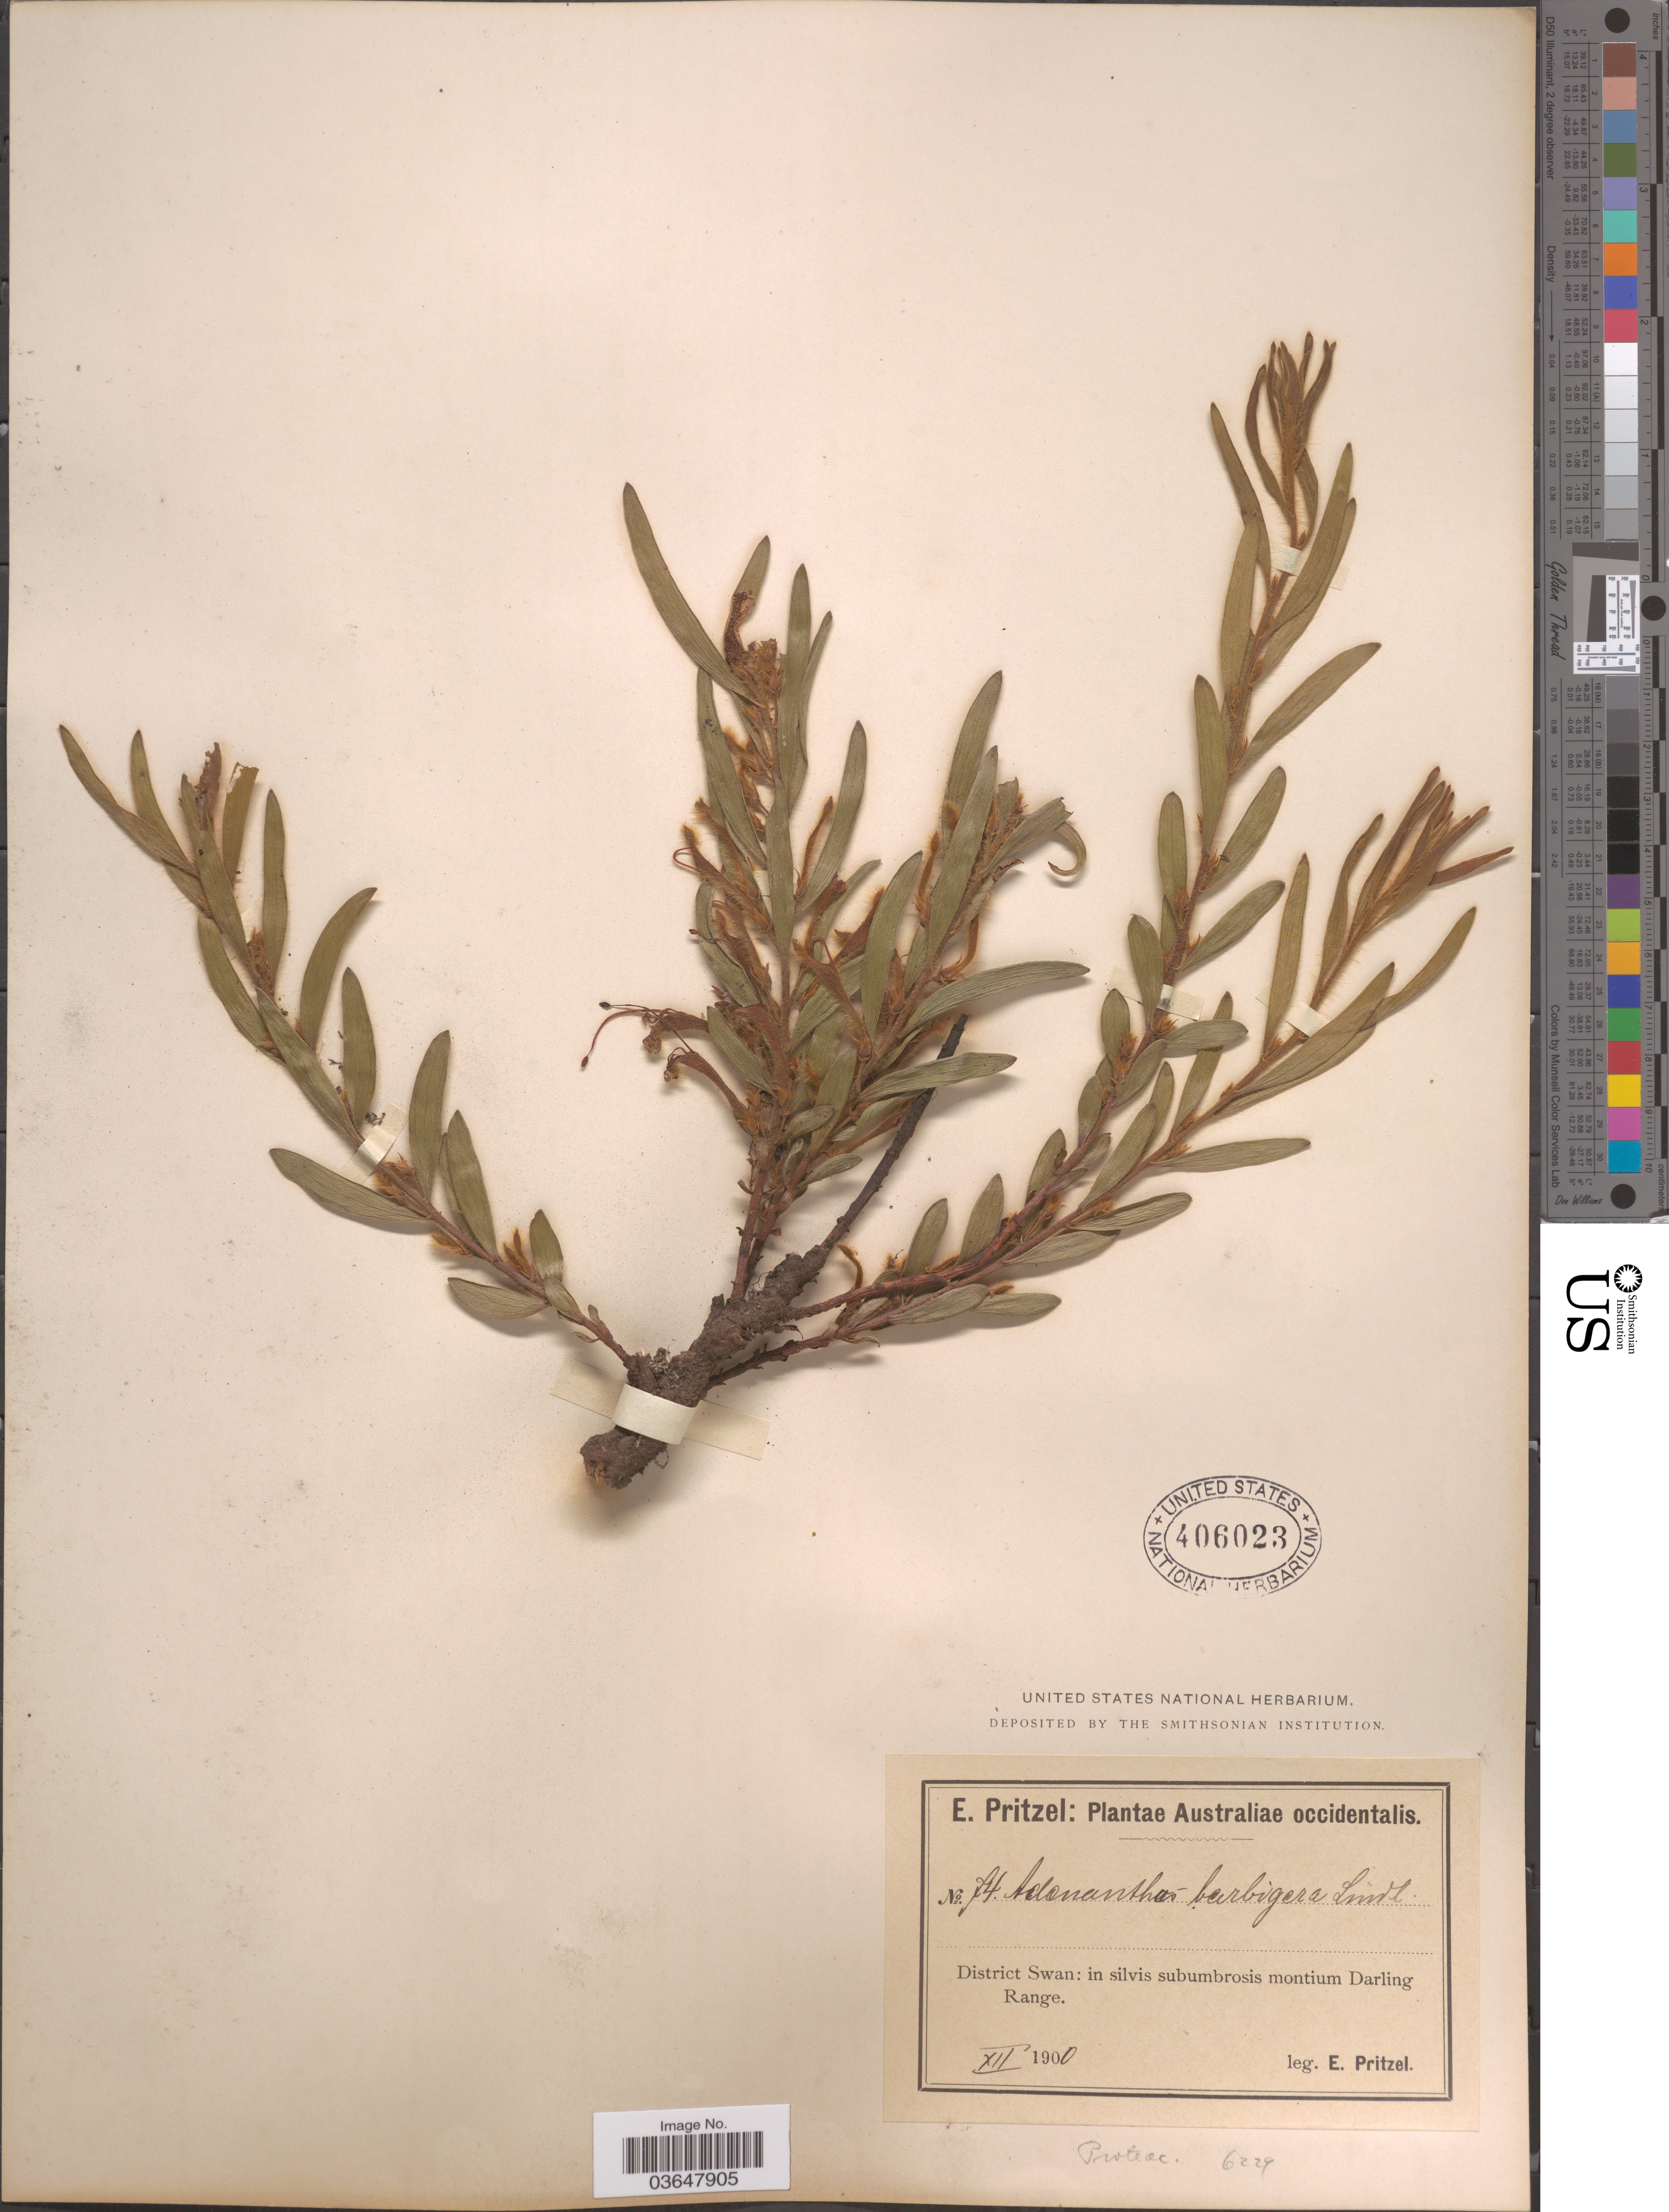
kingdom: Plantae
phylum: Tracheophyta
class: Magnoliopsida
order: Proteales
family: Proteaceae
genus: Adenanthos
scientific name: Adenanthos barbiger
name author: Lindl.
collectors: E. G. Pritzel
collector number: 74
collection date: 1900-12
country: Australia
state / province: Western Australia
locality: Australiae occidentalis. District Swan: in silvis subumbrosis montium Darling Range.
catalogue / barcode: US 406023